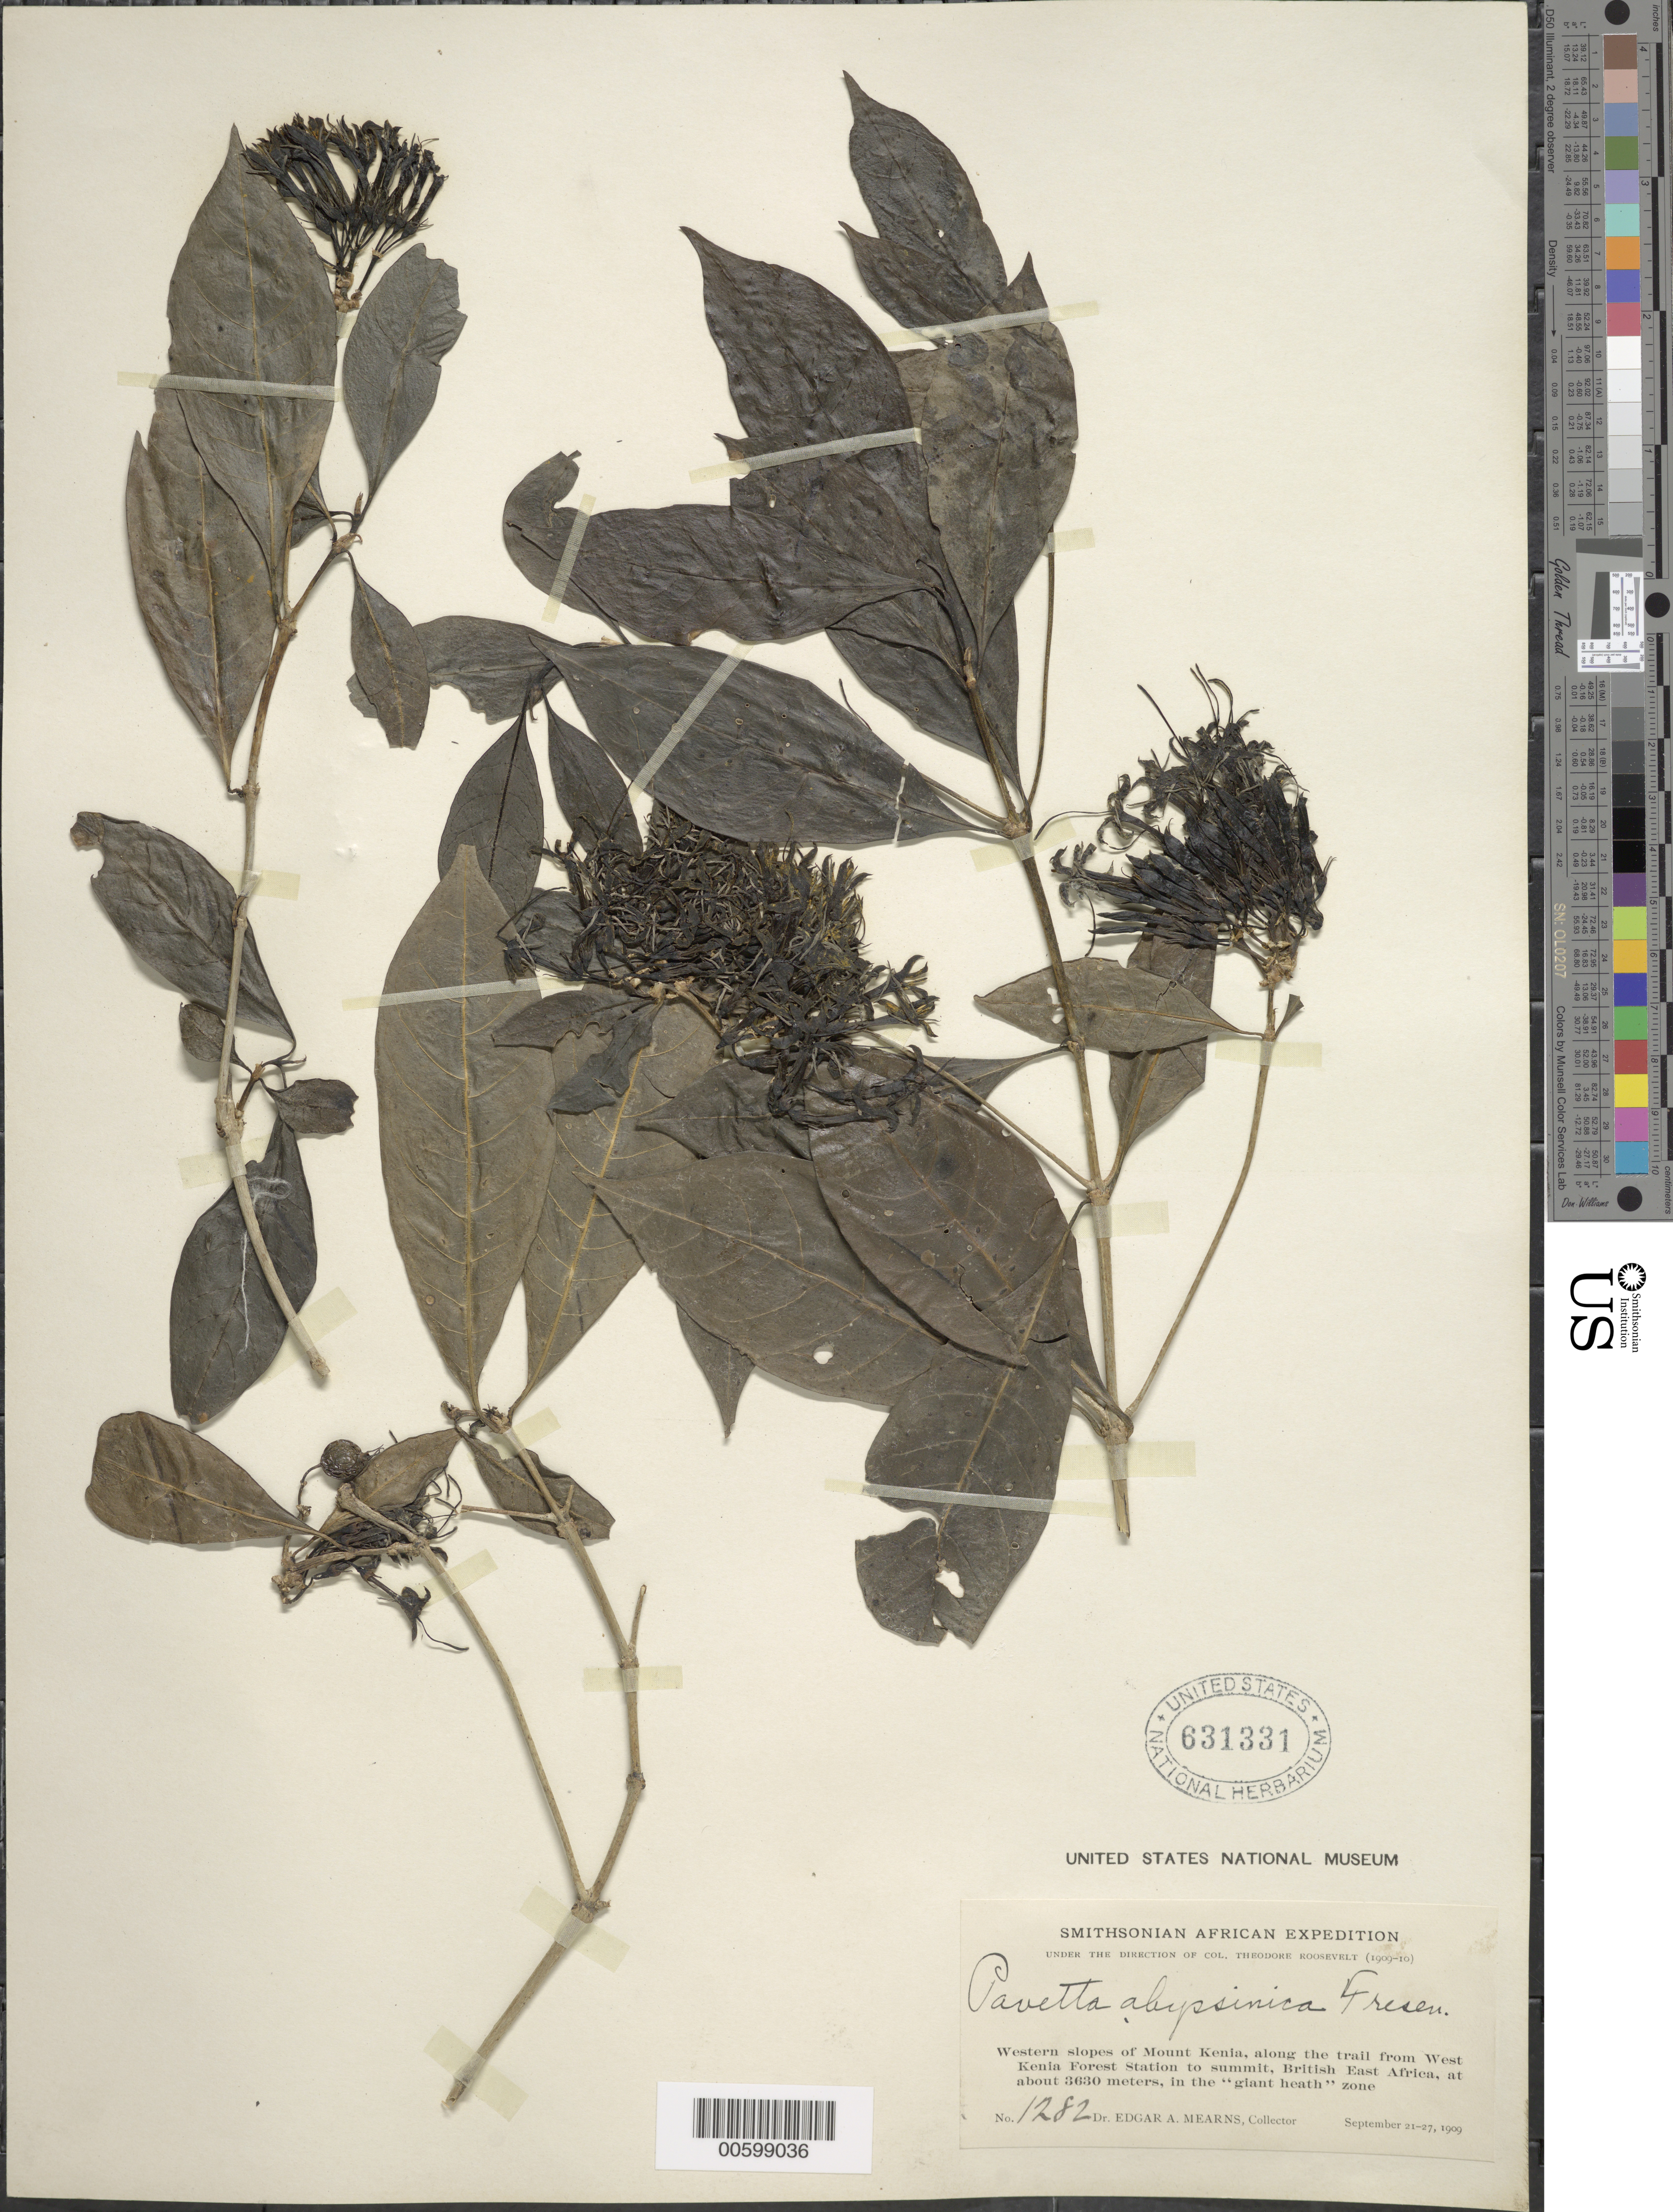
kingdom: Plantae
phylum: Tracheophyta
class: Magnoliopsida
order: Gentianales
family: Rubiaceae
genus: Pavetta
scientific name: Pavetta abyssinica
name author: Fresen.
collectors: E. A. Mearns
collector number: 1282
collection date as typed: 21 Sep 1909 to 27 Sep 1909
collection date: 1909-09-21/1909-09-27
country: Kenya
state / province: Nyeri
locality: Western slopes of Mount Kenya, along the trail from West Kenya Forest Station to summit, the " giant heath" zone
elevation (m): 3630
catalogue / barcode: US 631331